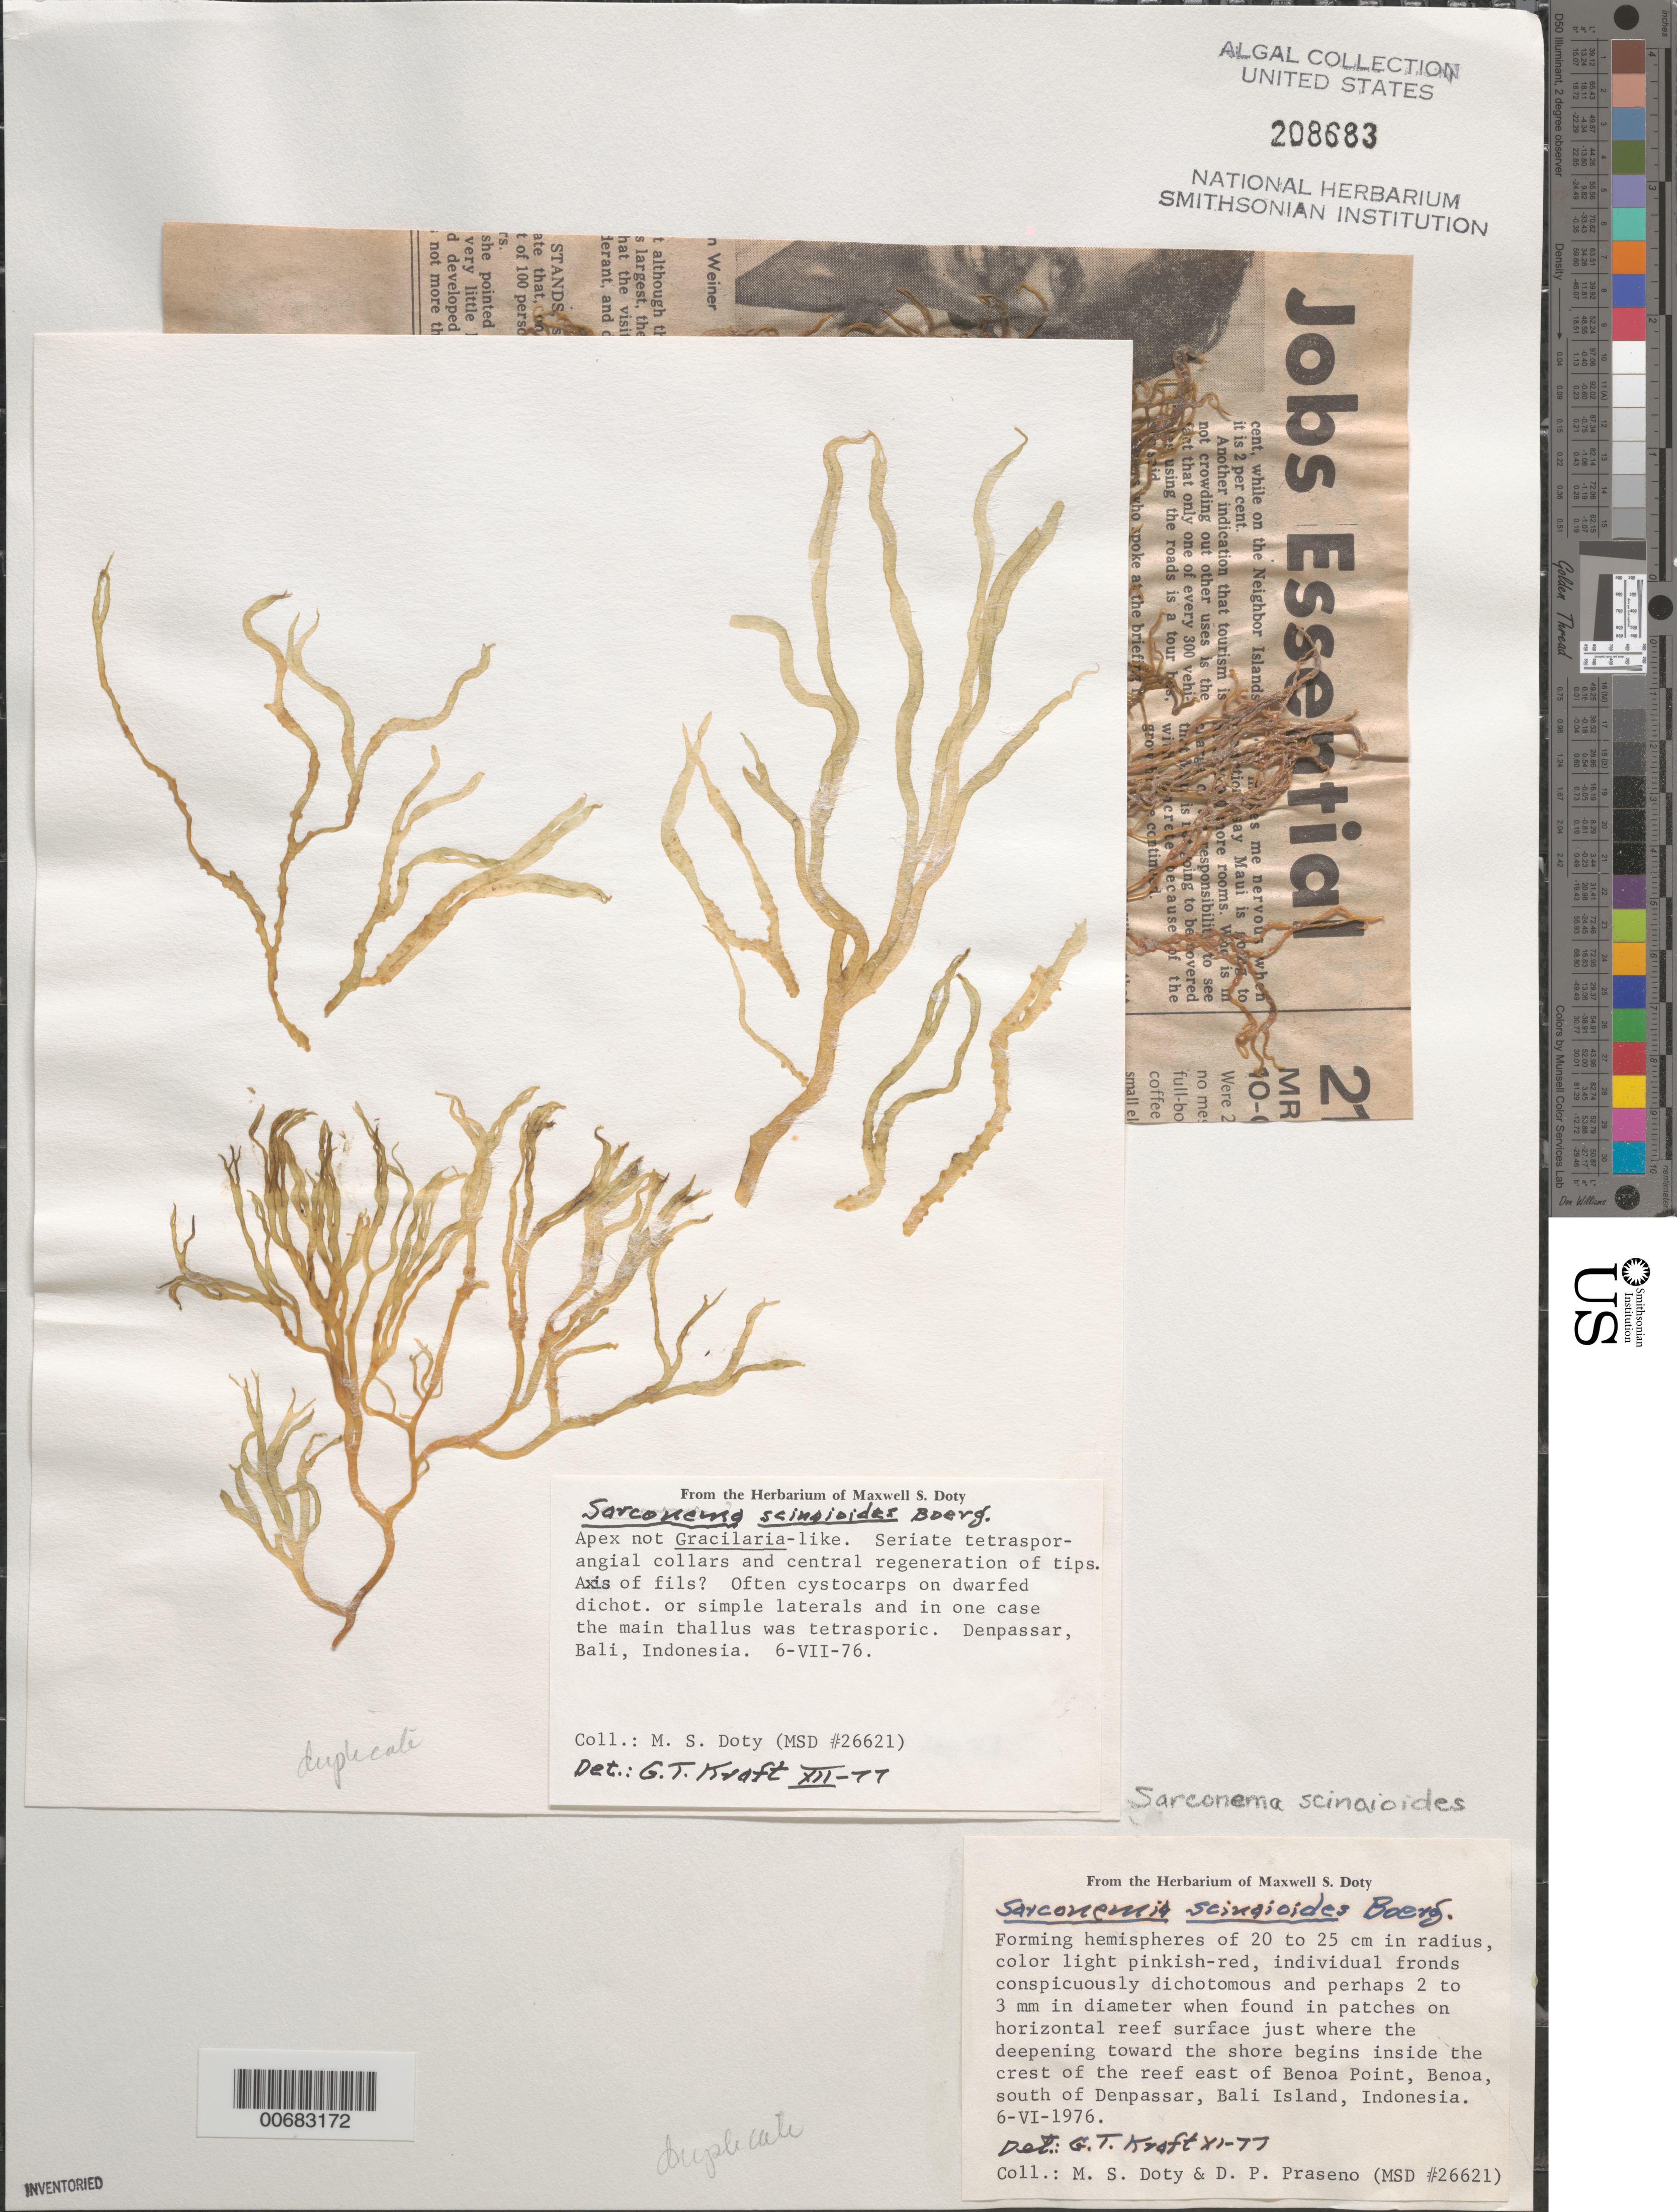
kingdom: Plantae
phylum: Rhodophyta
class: Florideophyceae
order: Gigartinales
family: Solieriaceae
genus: Sarconema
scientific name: Sarconema scinaioides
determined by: Kraft, G. T.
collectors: M. S. Doty & D. Praseno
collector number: MSD 26621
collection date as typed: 06 Jun 1976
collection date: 1976-06-06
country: Indonesia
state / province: Nusa Tenggara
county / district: Bali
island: Bali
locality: Benoa, south of Denpassar, reef east of Benoa Point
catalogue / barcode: US 208683